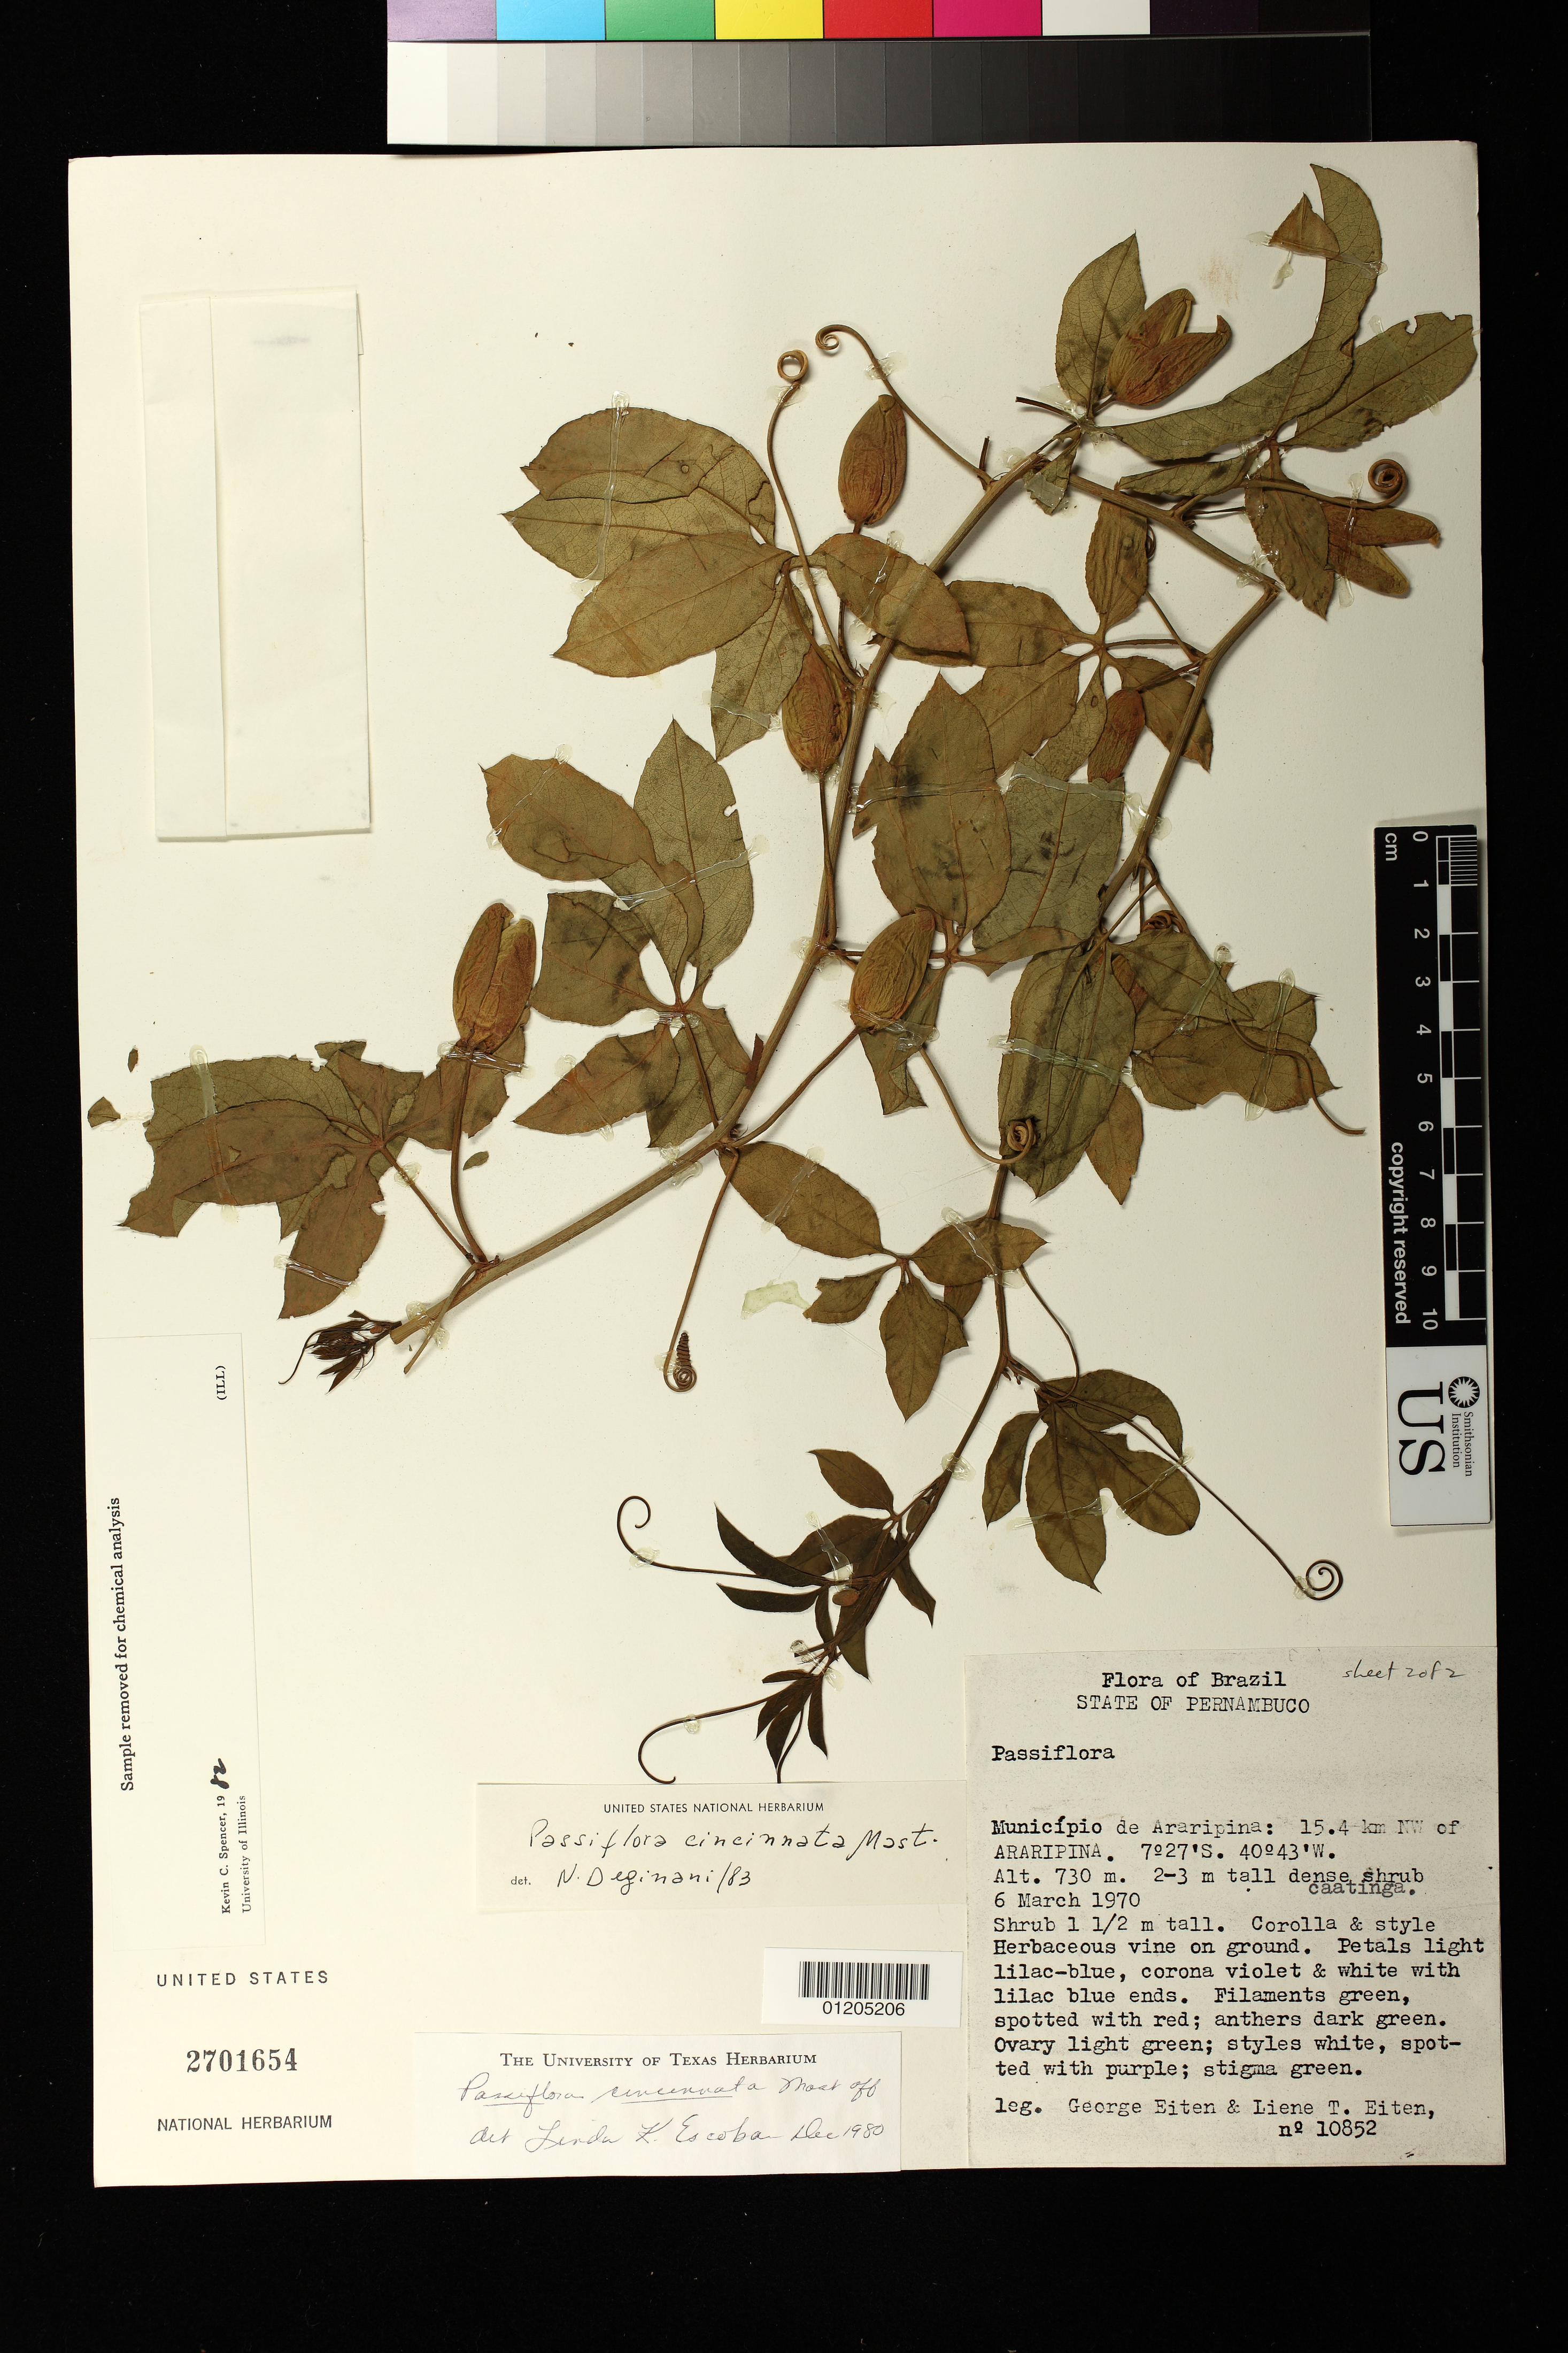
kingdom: Plantae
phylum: Tracheophyta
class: Magnoliopsida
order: Malpighiales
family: Passifloraceae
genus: Passiflora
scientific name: Passiflora cincinnata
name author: Mast.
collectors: G. Eiten & L. T. Eiten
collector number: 10852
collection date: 1970-03-06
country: Brazil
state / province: Pernambuco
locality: Municipio de Araripina:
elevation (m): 730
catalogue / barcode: US 2701654